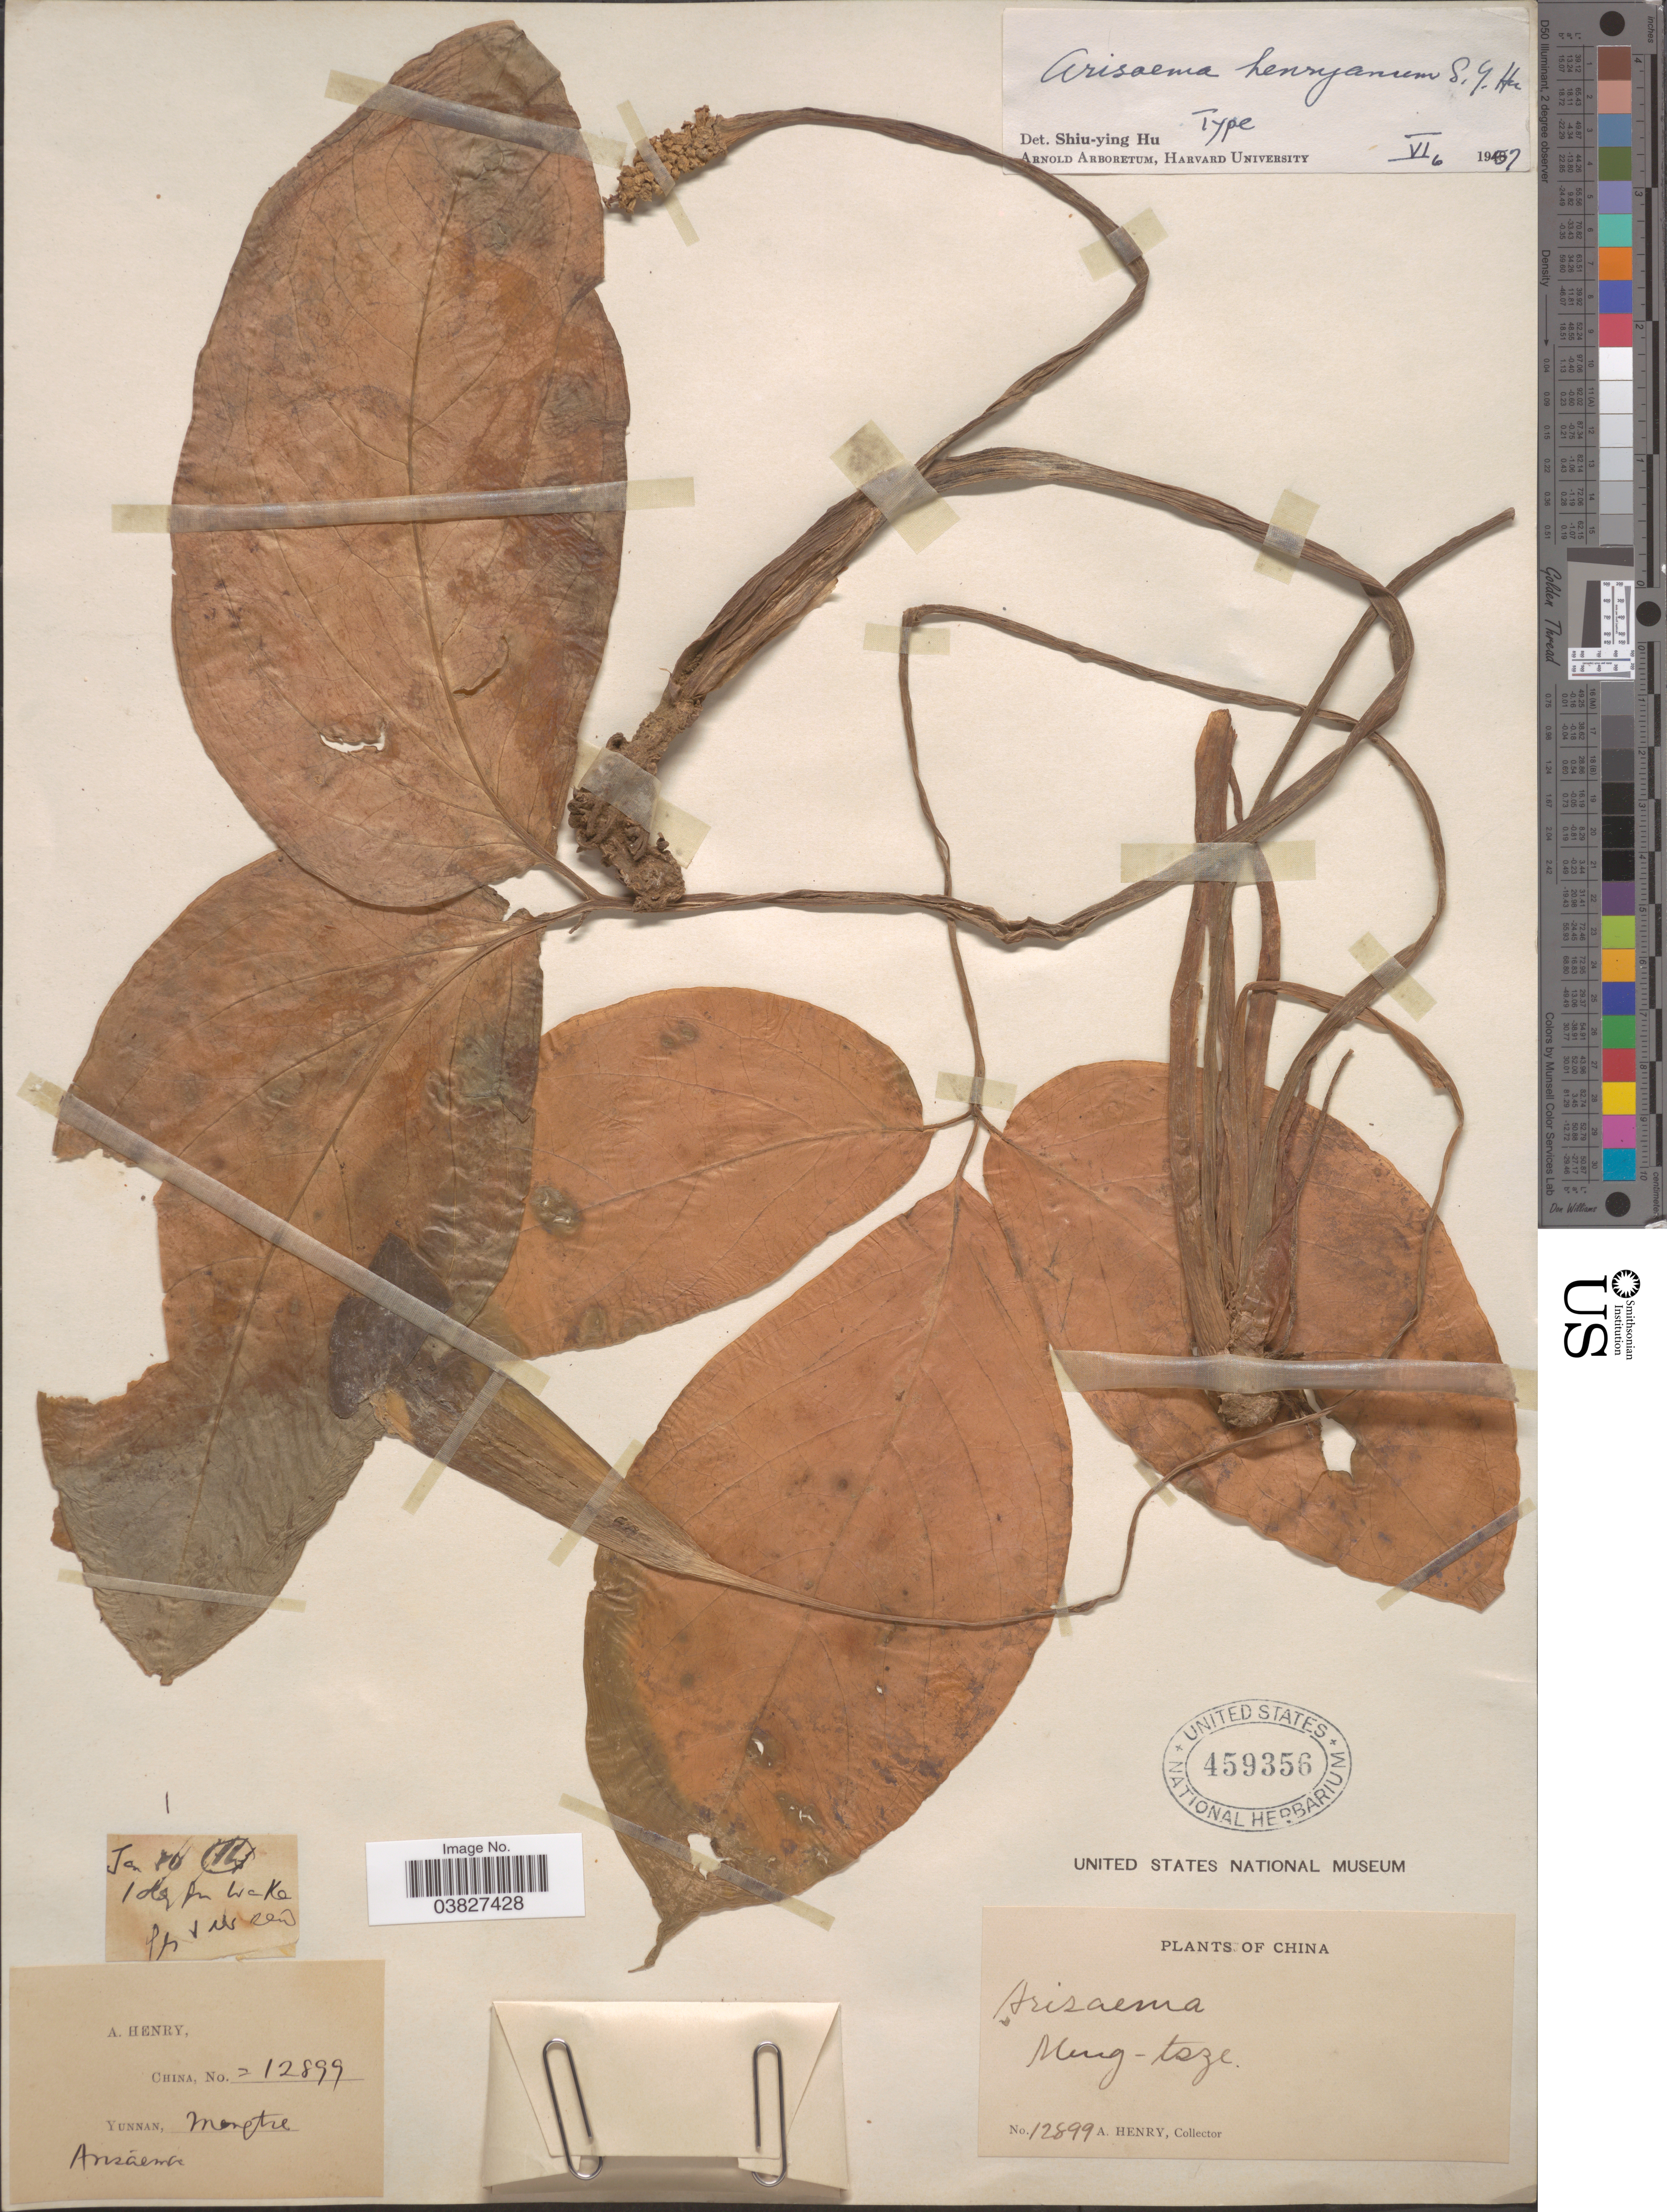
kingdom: Plantae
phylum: Tracheophyta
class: Liliopsida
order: Alismatales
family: Araceae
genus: Arisaema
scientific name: Arisaema prazeri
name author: Hook.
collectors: A. Henry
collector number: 12899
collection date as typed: Transcribed d/m/y: /1/10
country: China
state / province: Yunnan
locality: Meng-tsze.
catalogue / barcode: US 459356